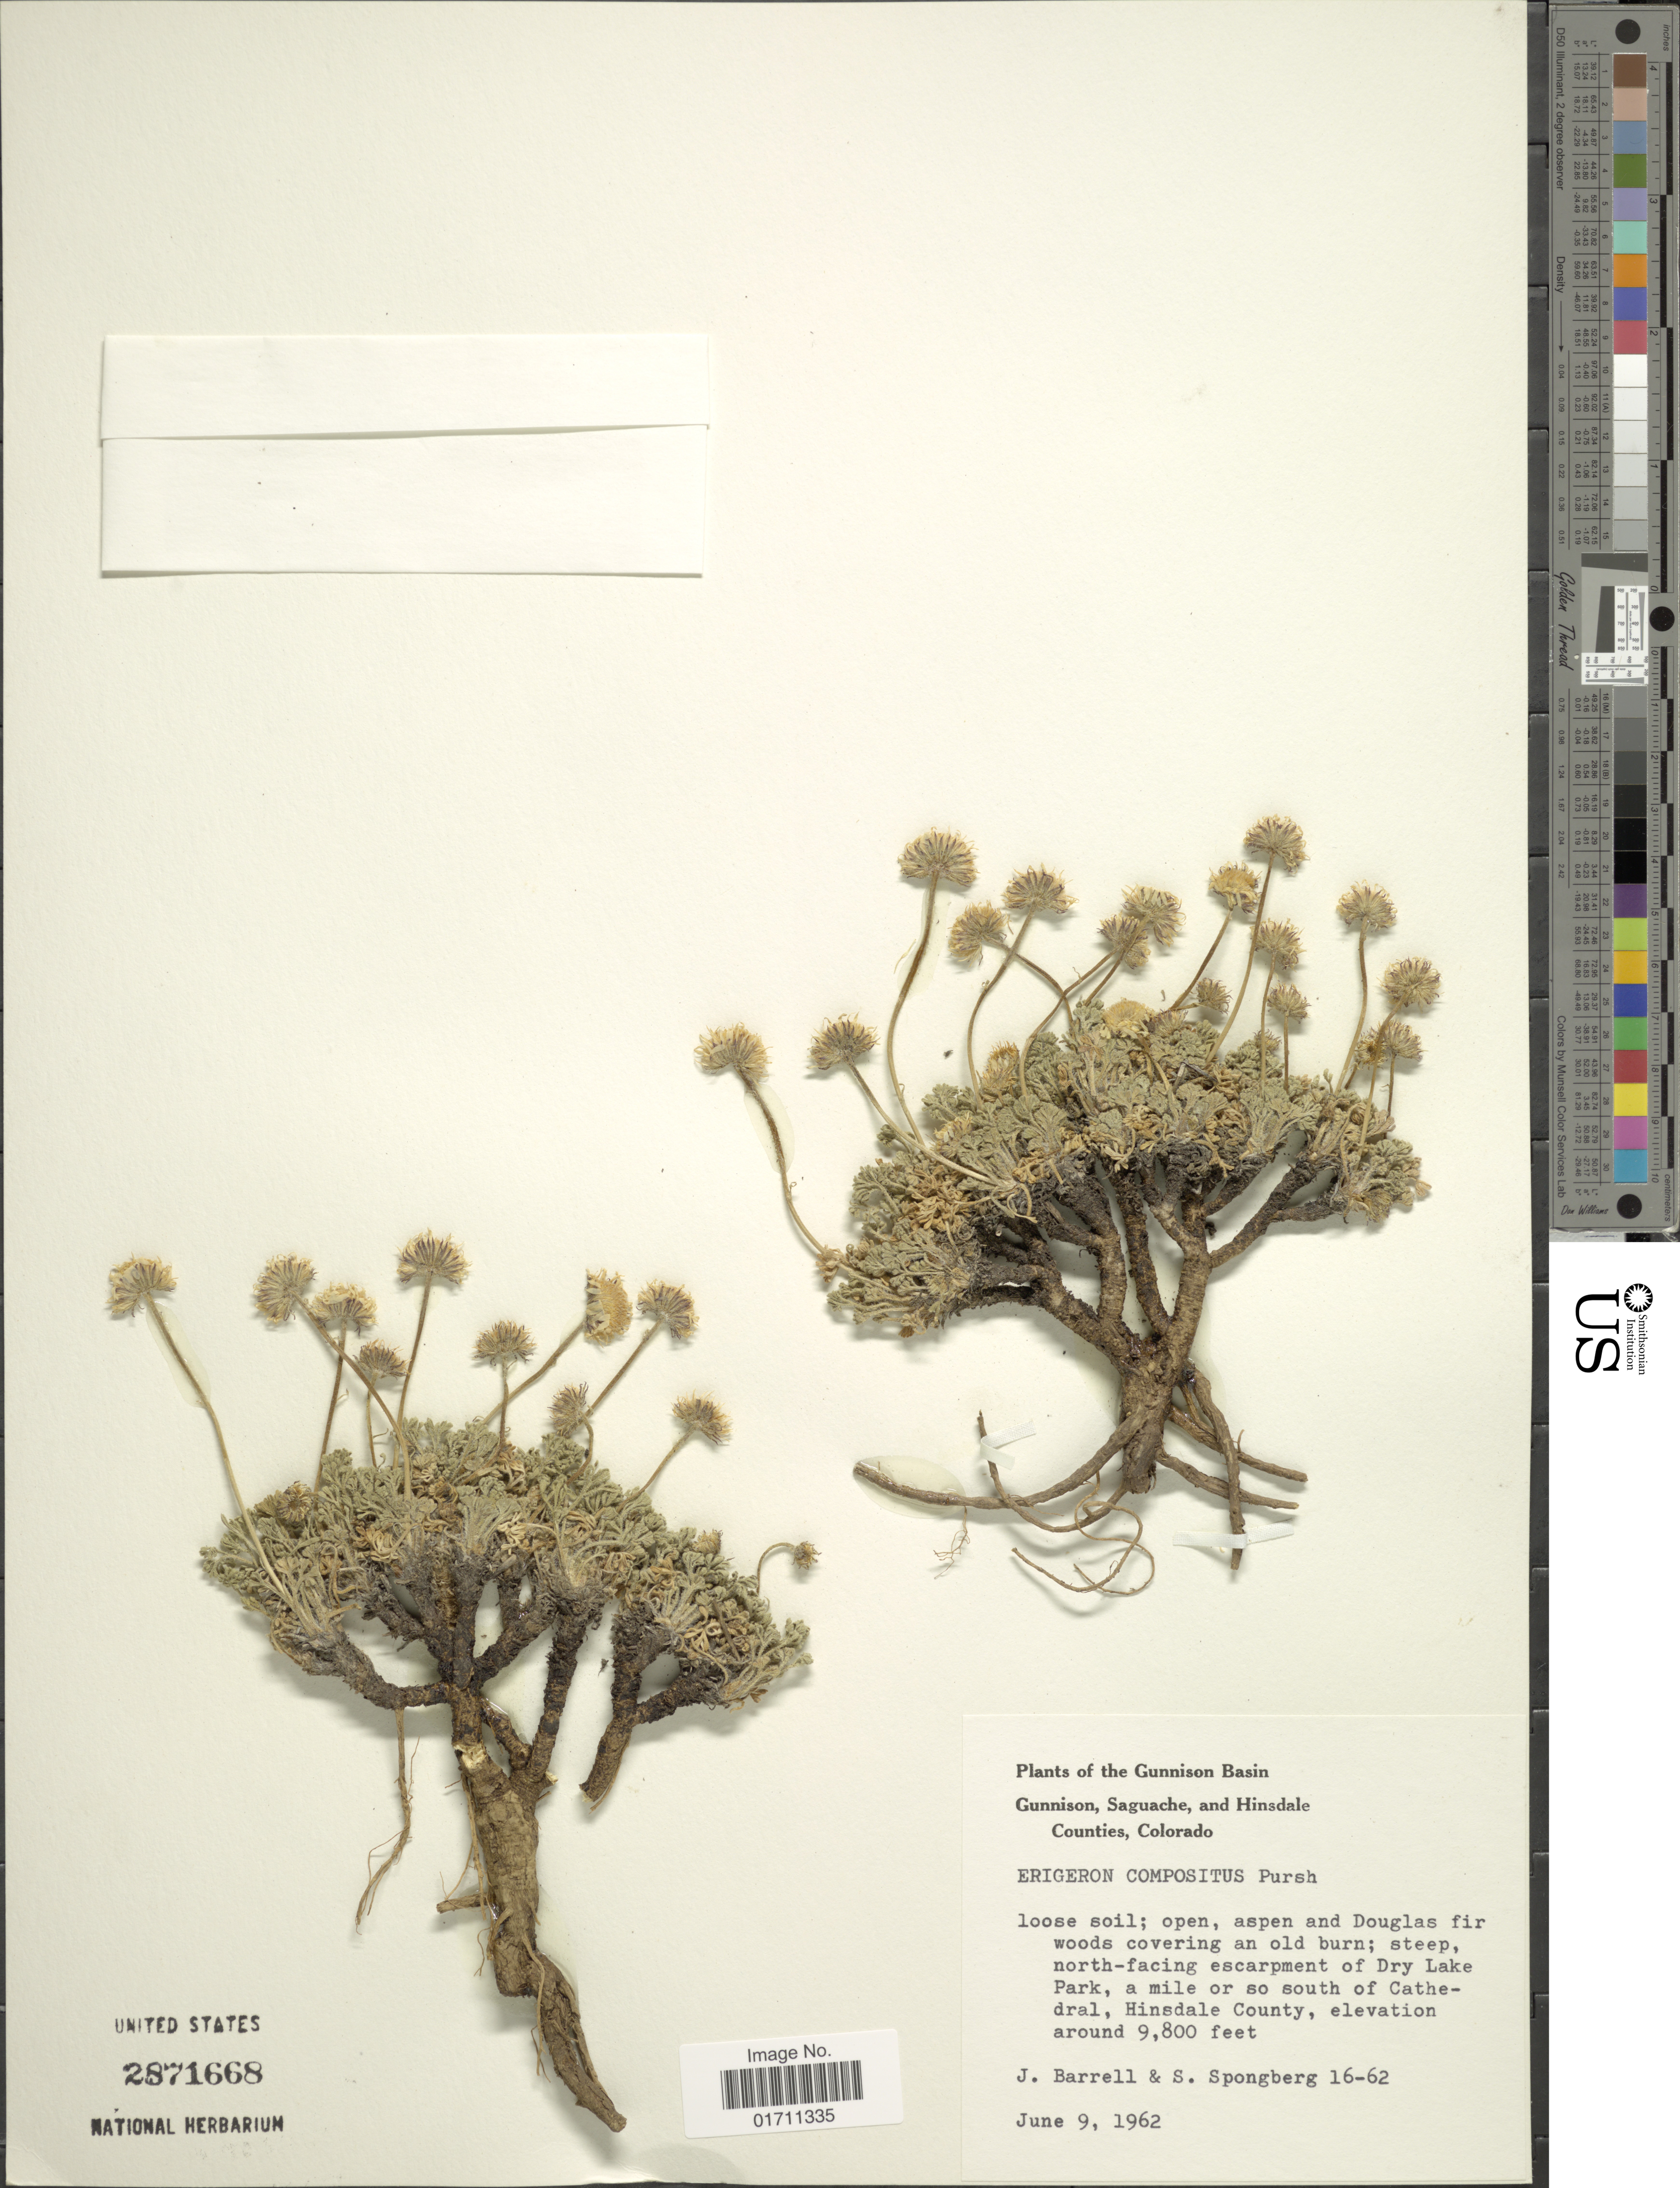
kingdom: Plantae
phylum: Tracheophyta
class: Magnoliopsida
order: Asterales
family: Asteraceae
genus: Erigeron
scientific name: Erigeron compositus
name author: Pursh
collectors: J. Barrell & S. A.Spongberg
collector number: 16-62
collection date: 1962-06-09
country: United States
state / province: Colorado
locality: The Gunnison Basin Gunnison, Saguache, and Hinsdale Counties, loose soil; open, aspen and Douglas fir woods covering an old burn; steep, north-facing escarpment of Dry Lake Park, a mile or so south of Catherdral, Hinsdale County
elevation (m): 2987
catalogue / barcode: US 2871668